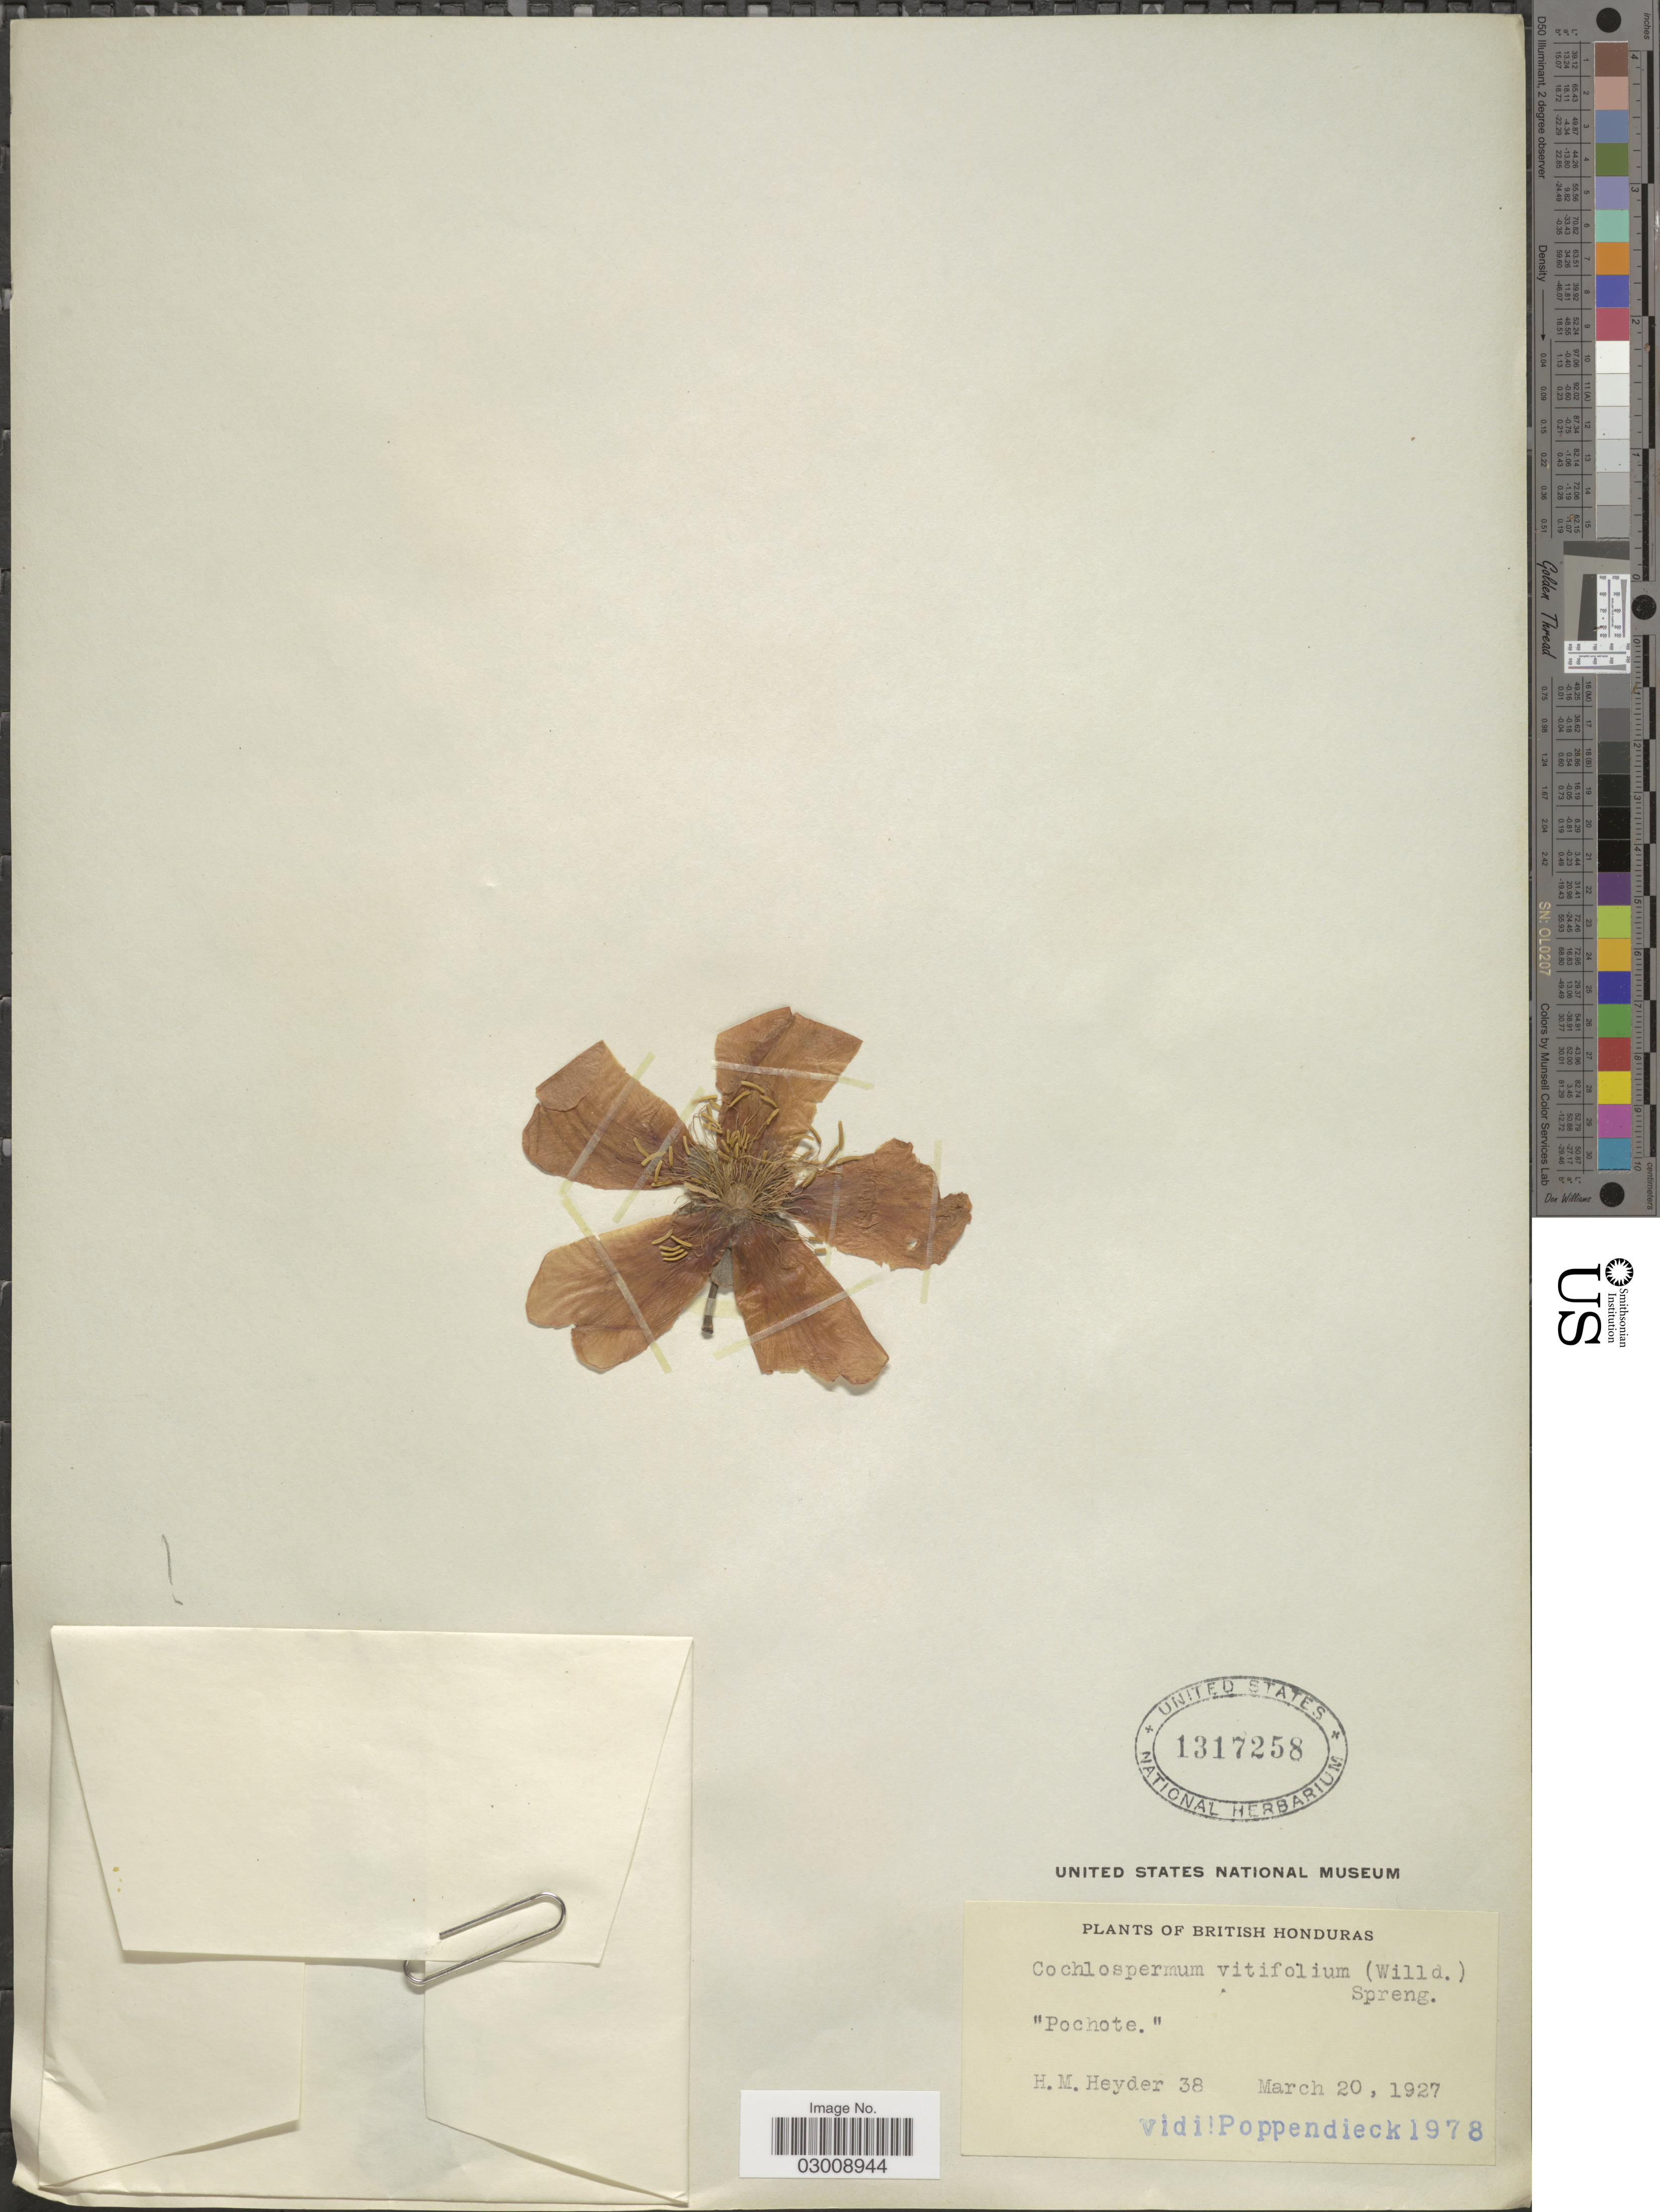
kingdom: Plantae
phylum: Tracheophyta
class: Magnoliopsida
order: Malvales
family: Cochlospermaceae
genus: Cochlospermum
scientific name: Cochlospermum vitifolium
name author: (Willd.) Spreng.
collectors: H. Heyder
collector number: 38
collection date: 1927-03-20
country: Belize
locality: British Honduras. "Pachote."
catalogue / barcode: US 1317258